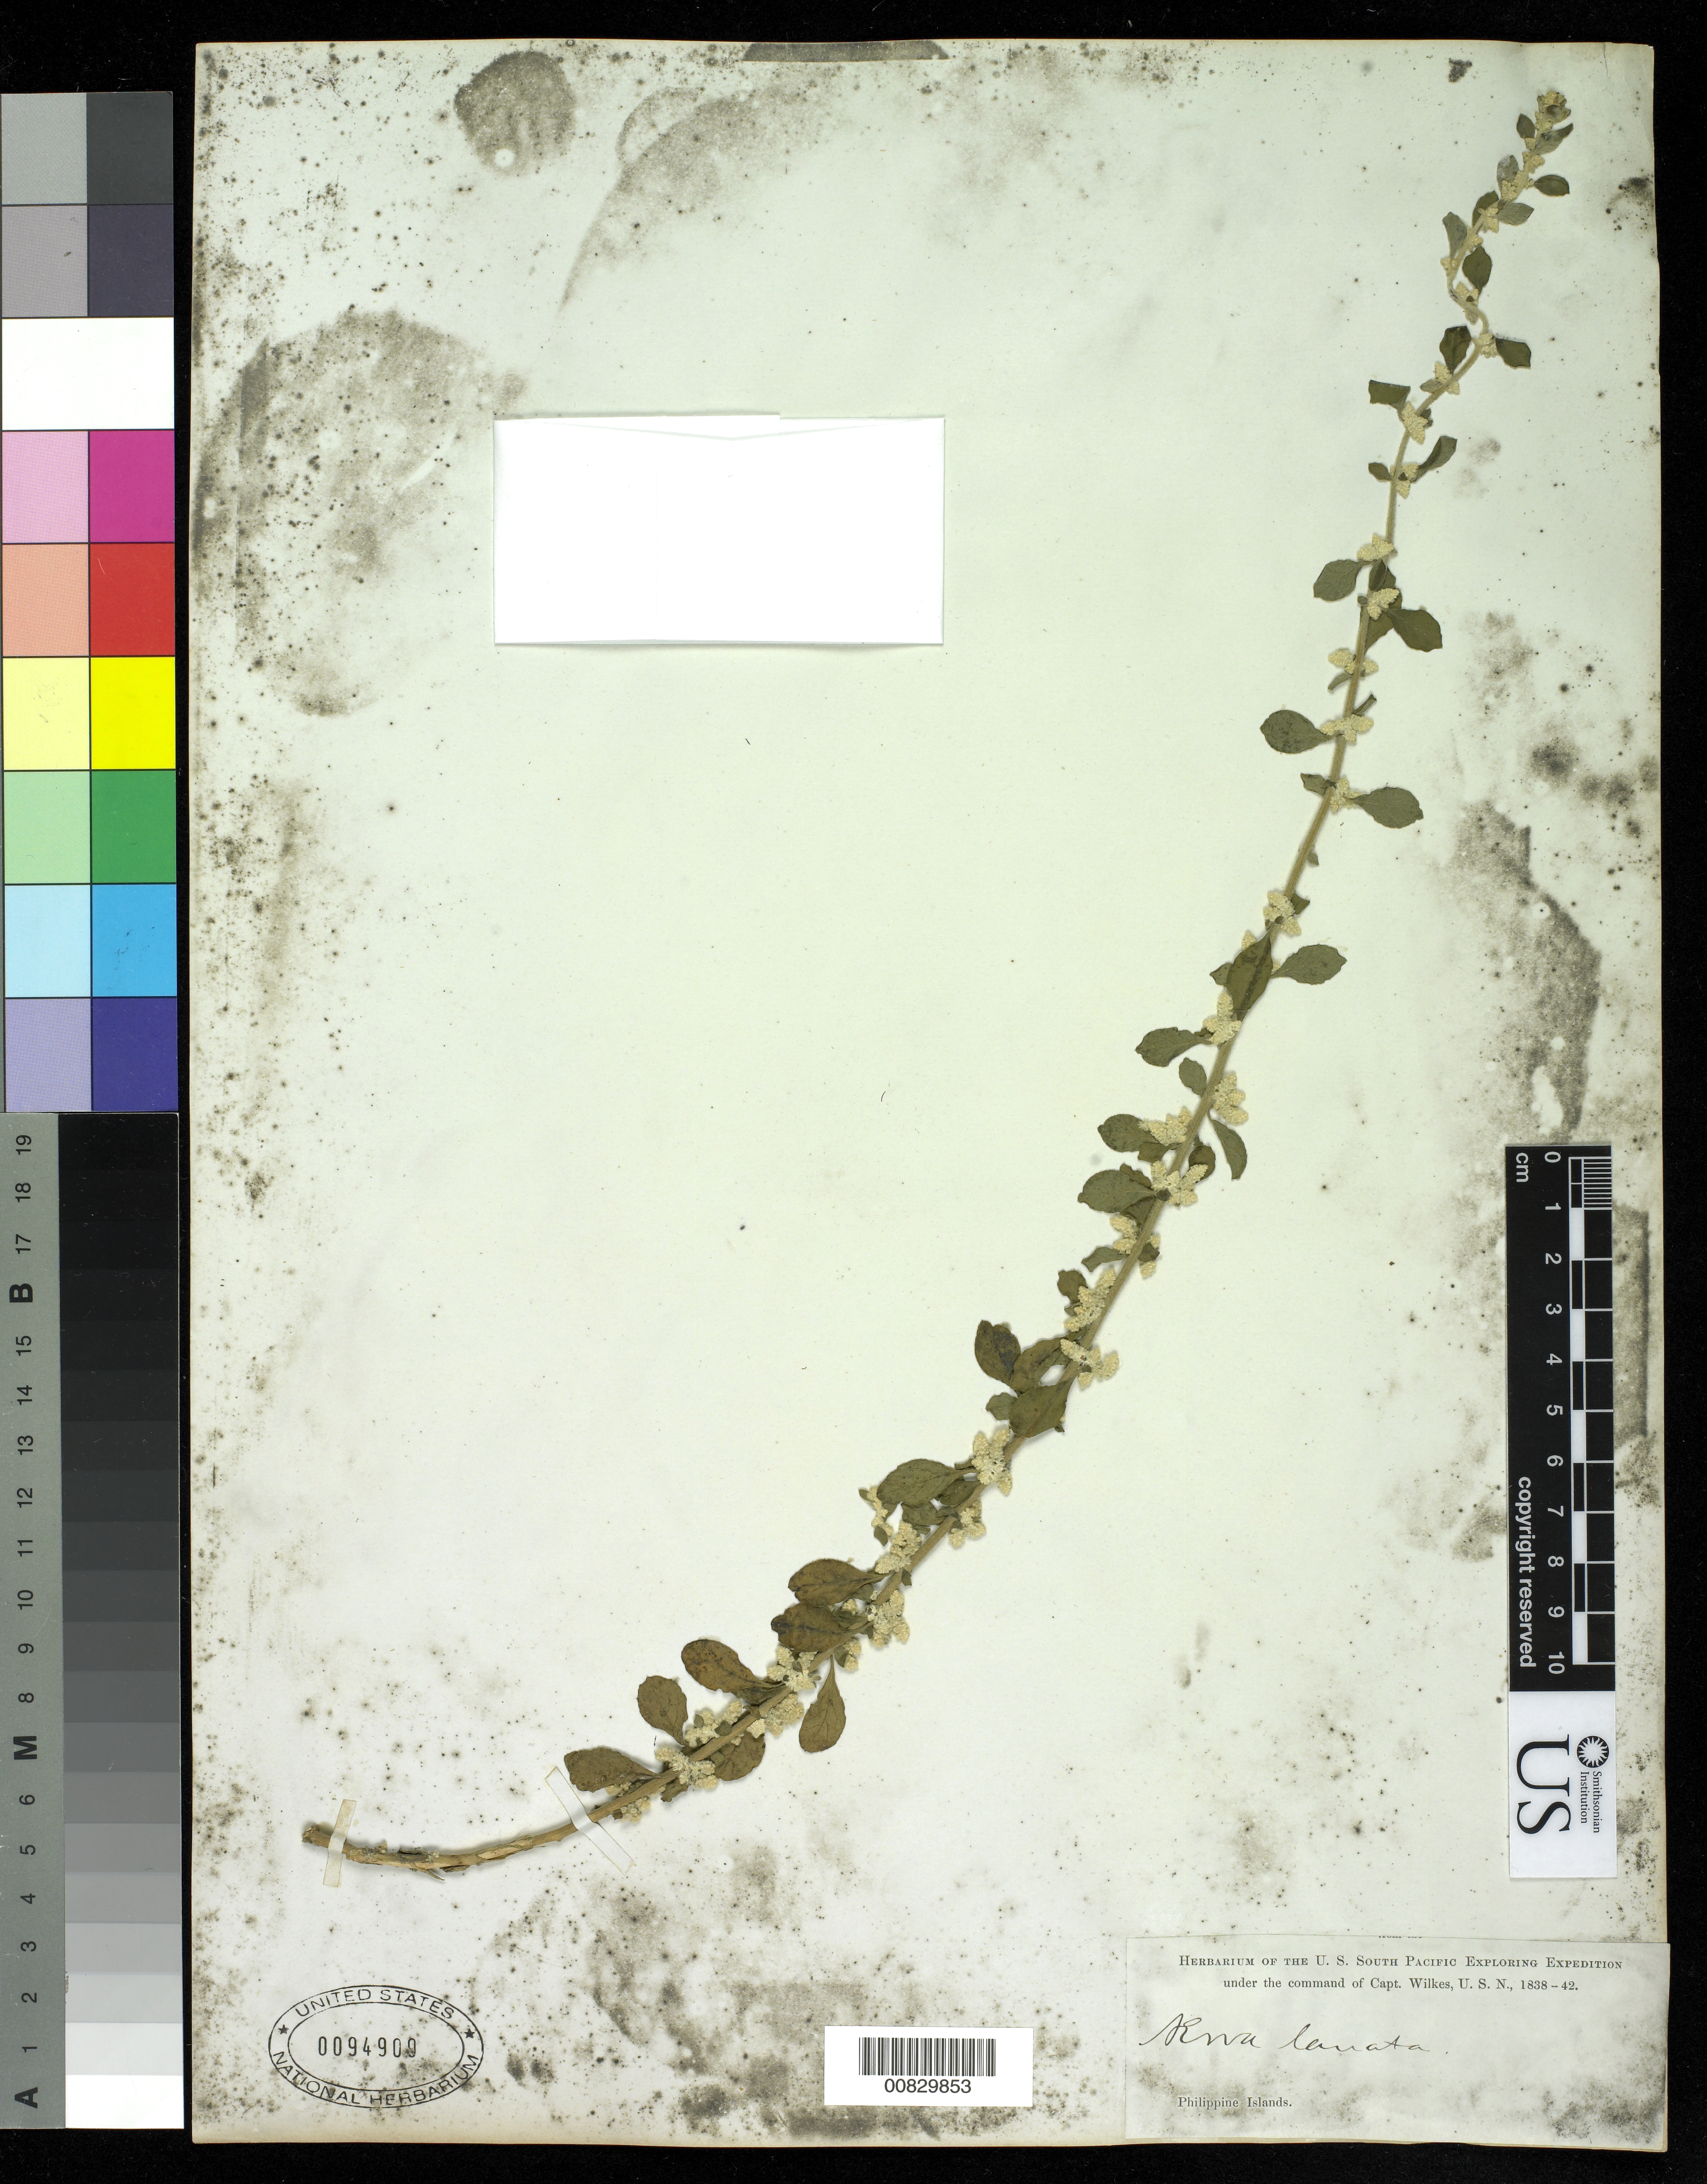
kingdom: Plantae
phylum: Tracheophyta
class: Magnoliopsida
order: Caryophyllales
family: Amaranthaceae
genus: Ouret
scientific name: Ouret lanata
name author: (L.) Kuntze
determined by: U.S. National Herbarium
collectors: Wilkes Explor. Exped.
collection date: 1838/1842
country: Philippines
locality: Phillipine Islands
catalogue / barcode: US 94909